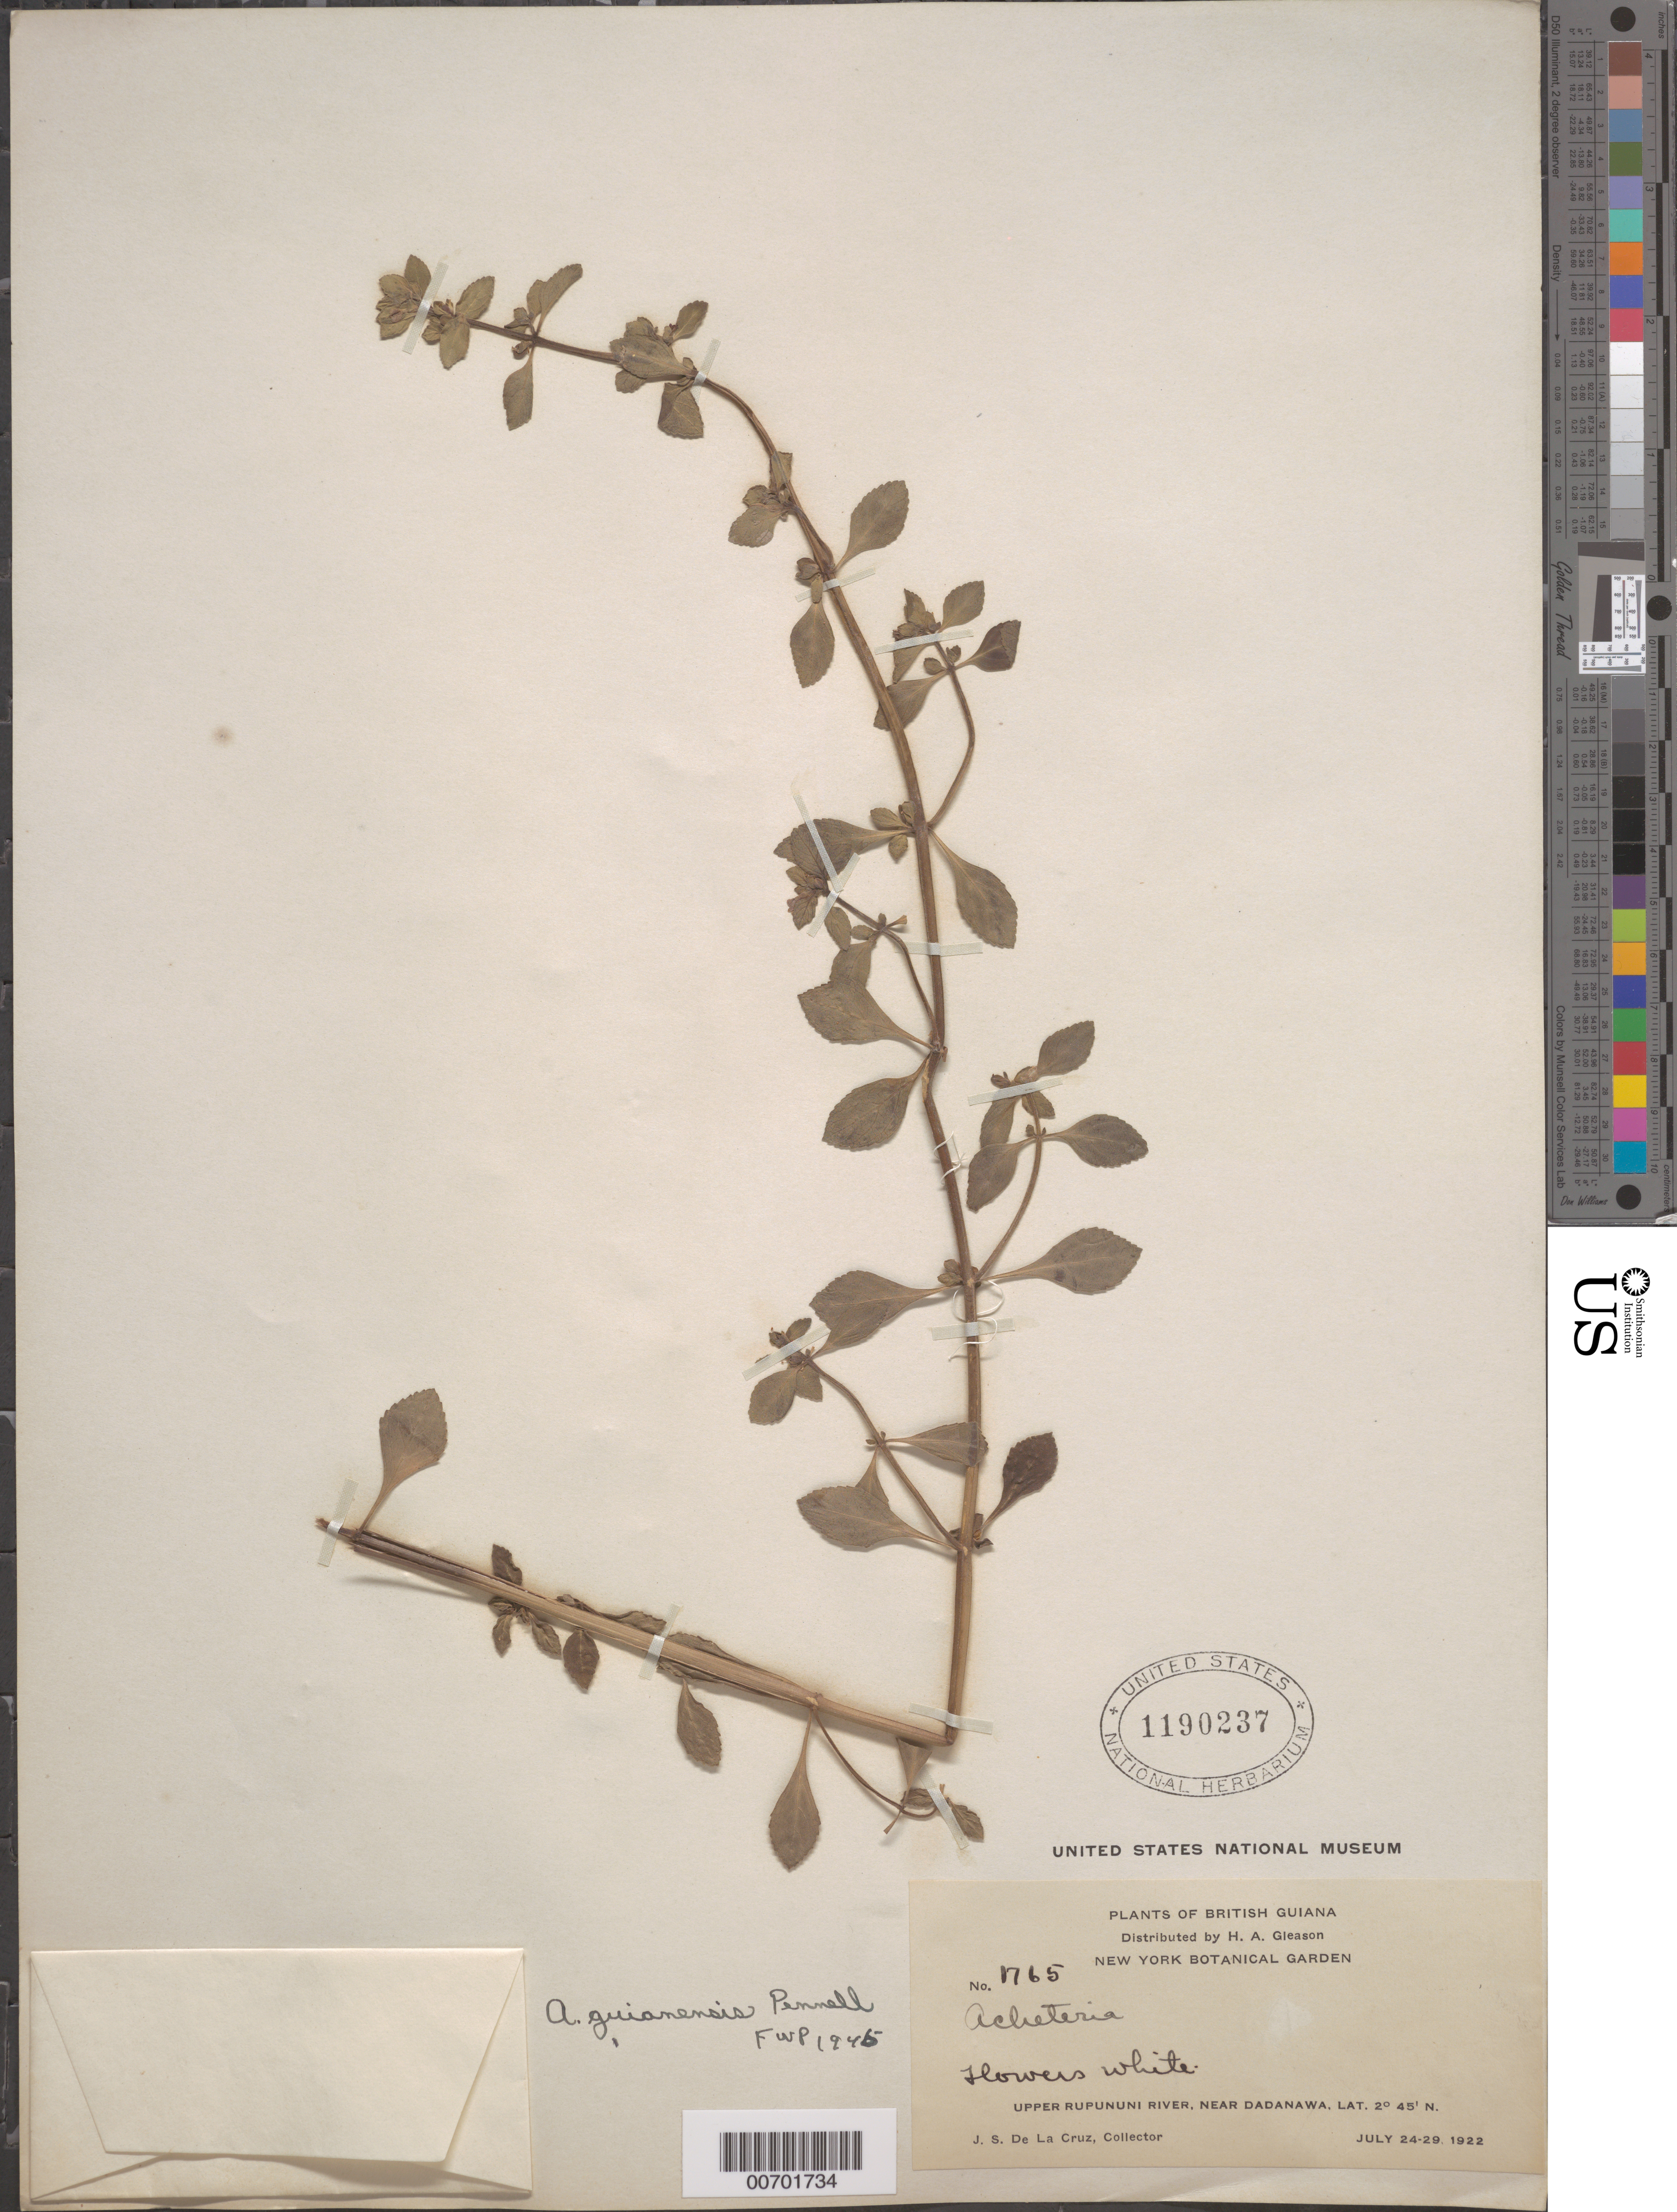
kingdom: Plantae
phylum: Tracheophyta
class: Magnoliopsida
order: Lamiales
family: Plantaginaceae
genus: Matourea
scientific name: Matourea scutellarioides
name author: (Benth.) Colletta & V.C. Souza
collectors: J. S. de la Cruz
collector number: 1765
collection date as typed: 24-Jul-22 to 29-Jul-22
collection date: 1922-07-24/1922-07-29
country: Guyana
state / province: U. Takutu-U. Essequibo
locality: Dadanawa, near, upper Rupununi R.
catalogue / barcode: US 1190237